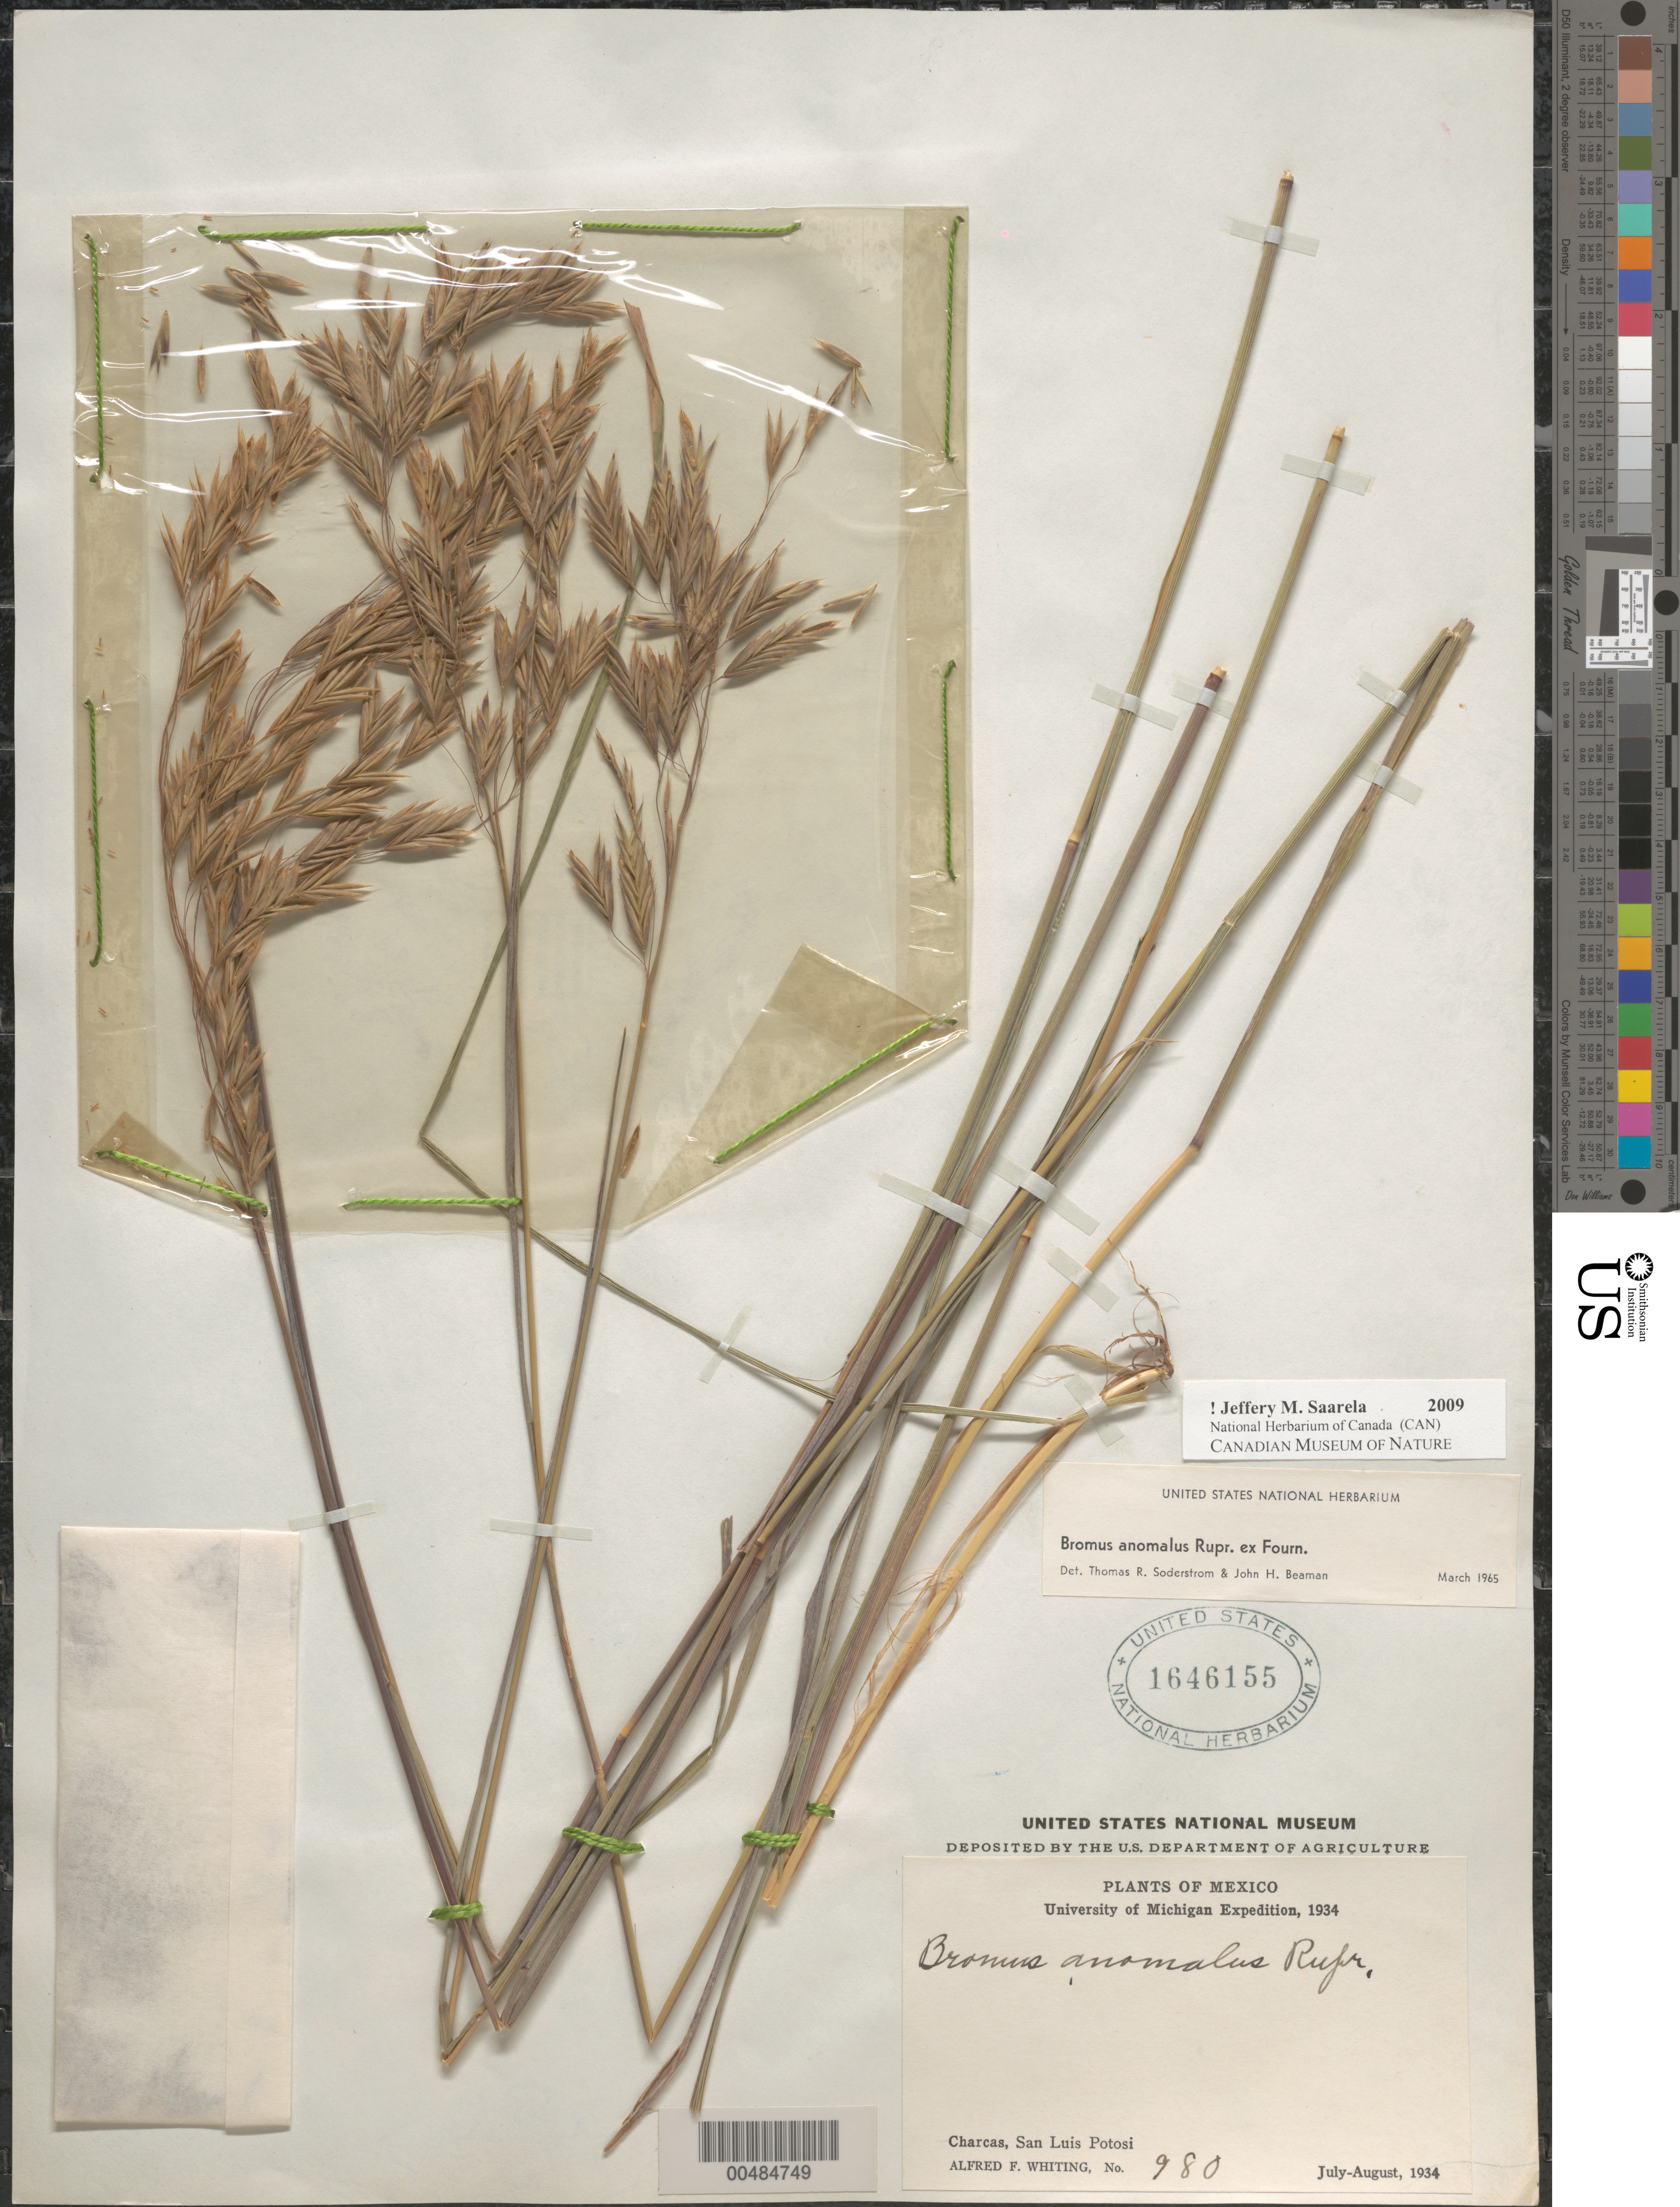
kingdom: Plantae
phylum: Tracheophyta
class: Liliopsida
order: Poales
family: Poaceae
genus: Bromus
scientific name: Bromus anomalus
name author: Rupr. ex E. Fourn.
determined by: Soderstrom, T. R.; Beaman, J. H.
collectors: A. F. Whiting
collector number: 980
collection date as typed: Jul 1934 to Aug 1934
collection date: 1934-07/1934-08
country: Mexico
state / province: San Luis Potosi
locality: Charcas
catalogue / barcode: US 1646155